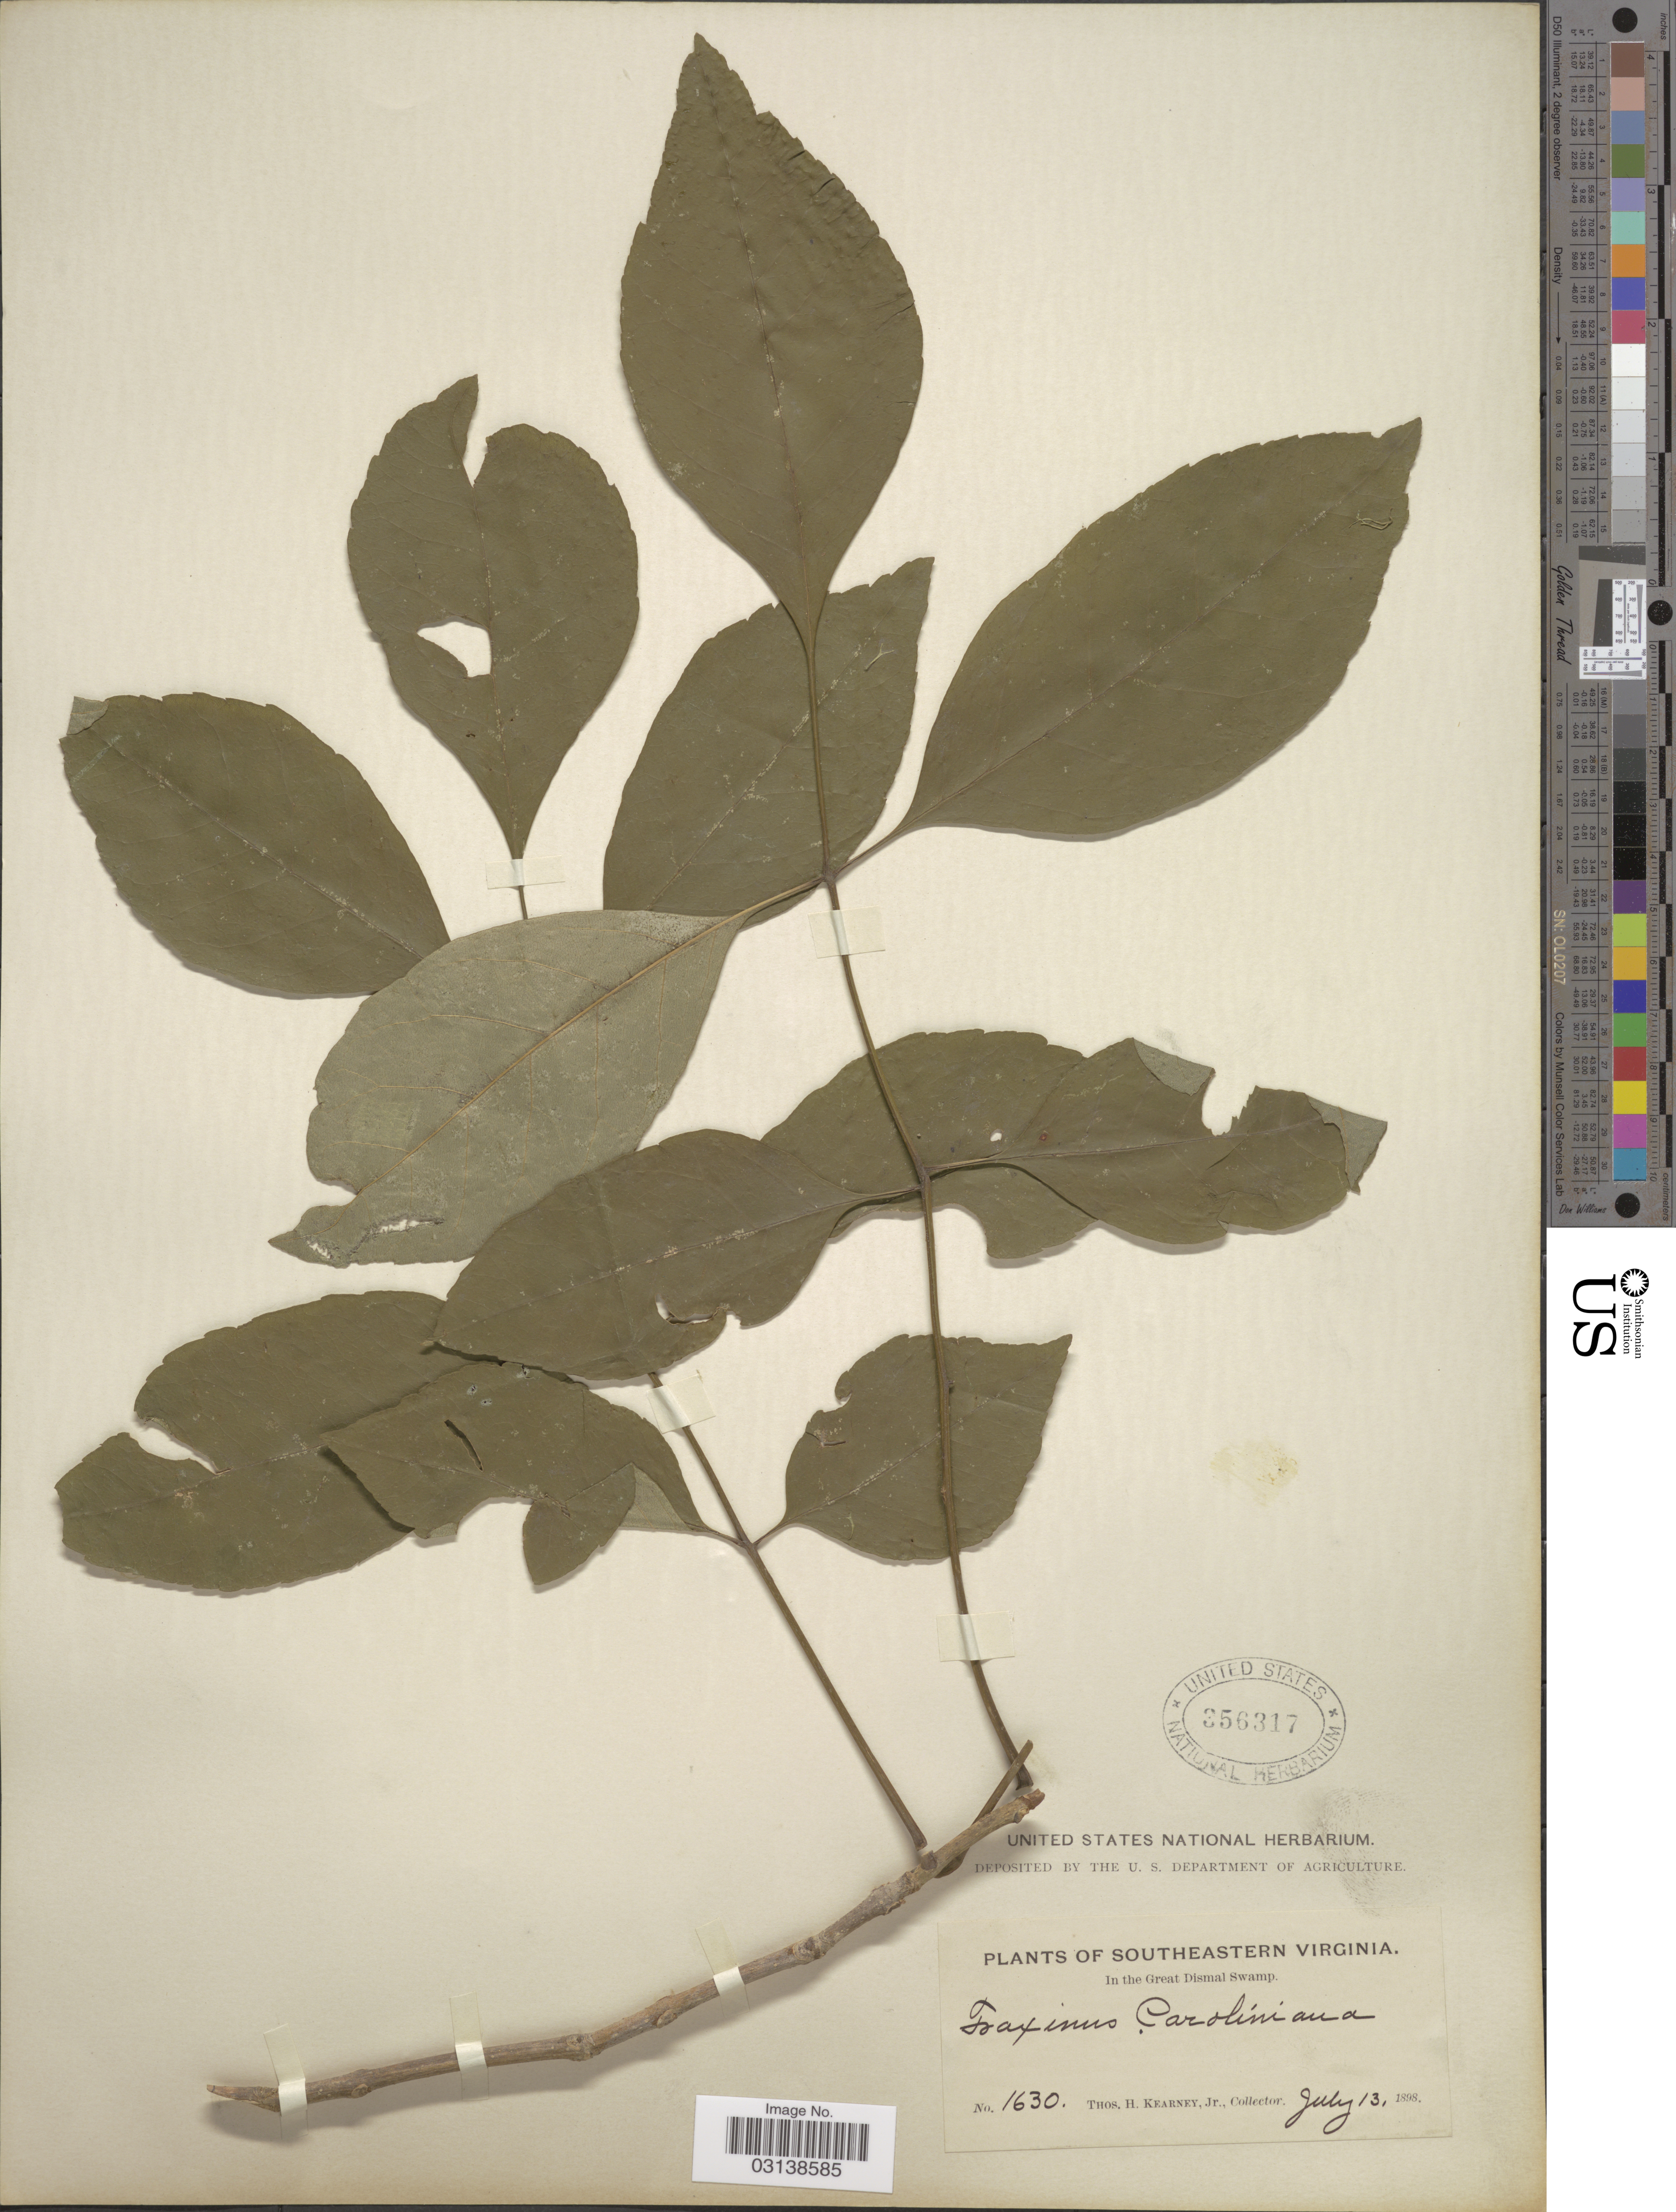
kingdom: Plantae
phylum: Tracheophyta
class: Magnoliopsida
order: Lamiales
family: Oleaceae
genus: Fraxinus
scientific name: Fraxinus caroliniana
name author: Mill.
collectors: T. H. Kearney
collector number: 1630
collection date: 1898-07-13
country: United States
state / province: Virginia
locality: Southeastern Virginia, In the Great Dismal Swamp.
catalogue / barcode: US 356317